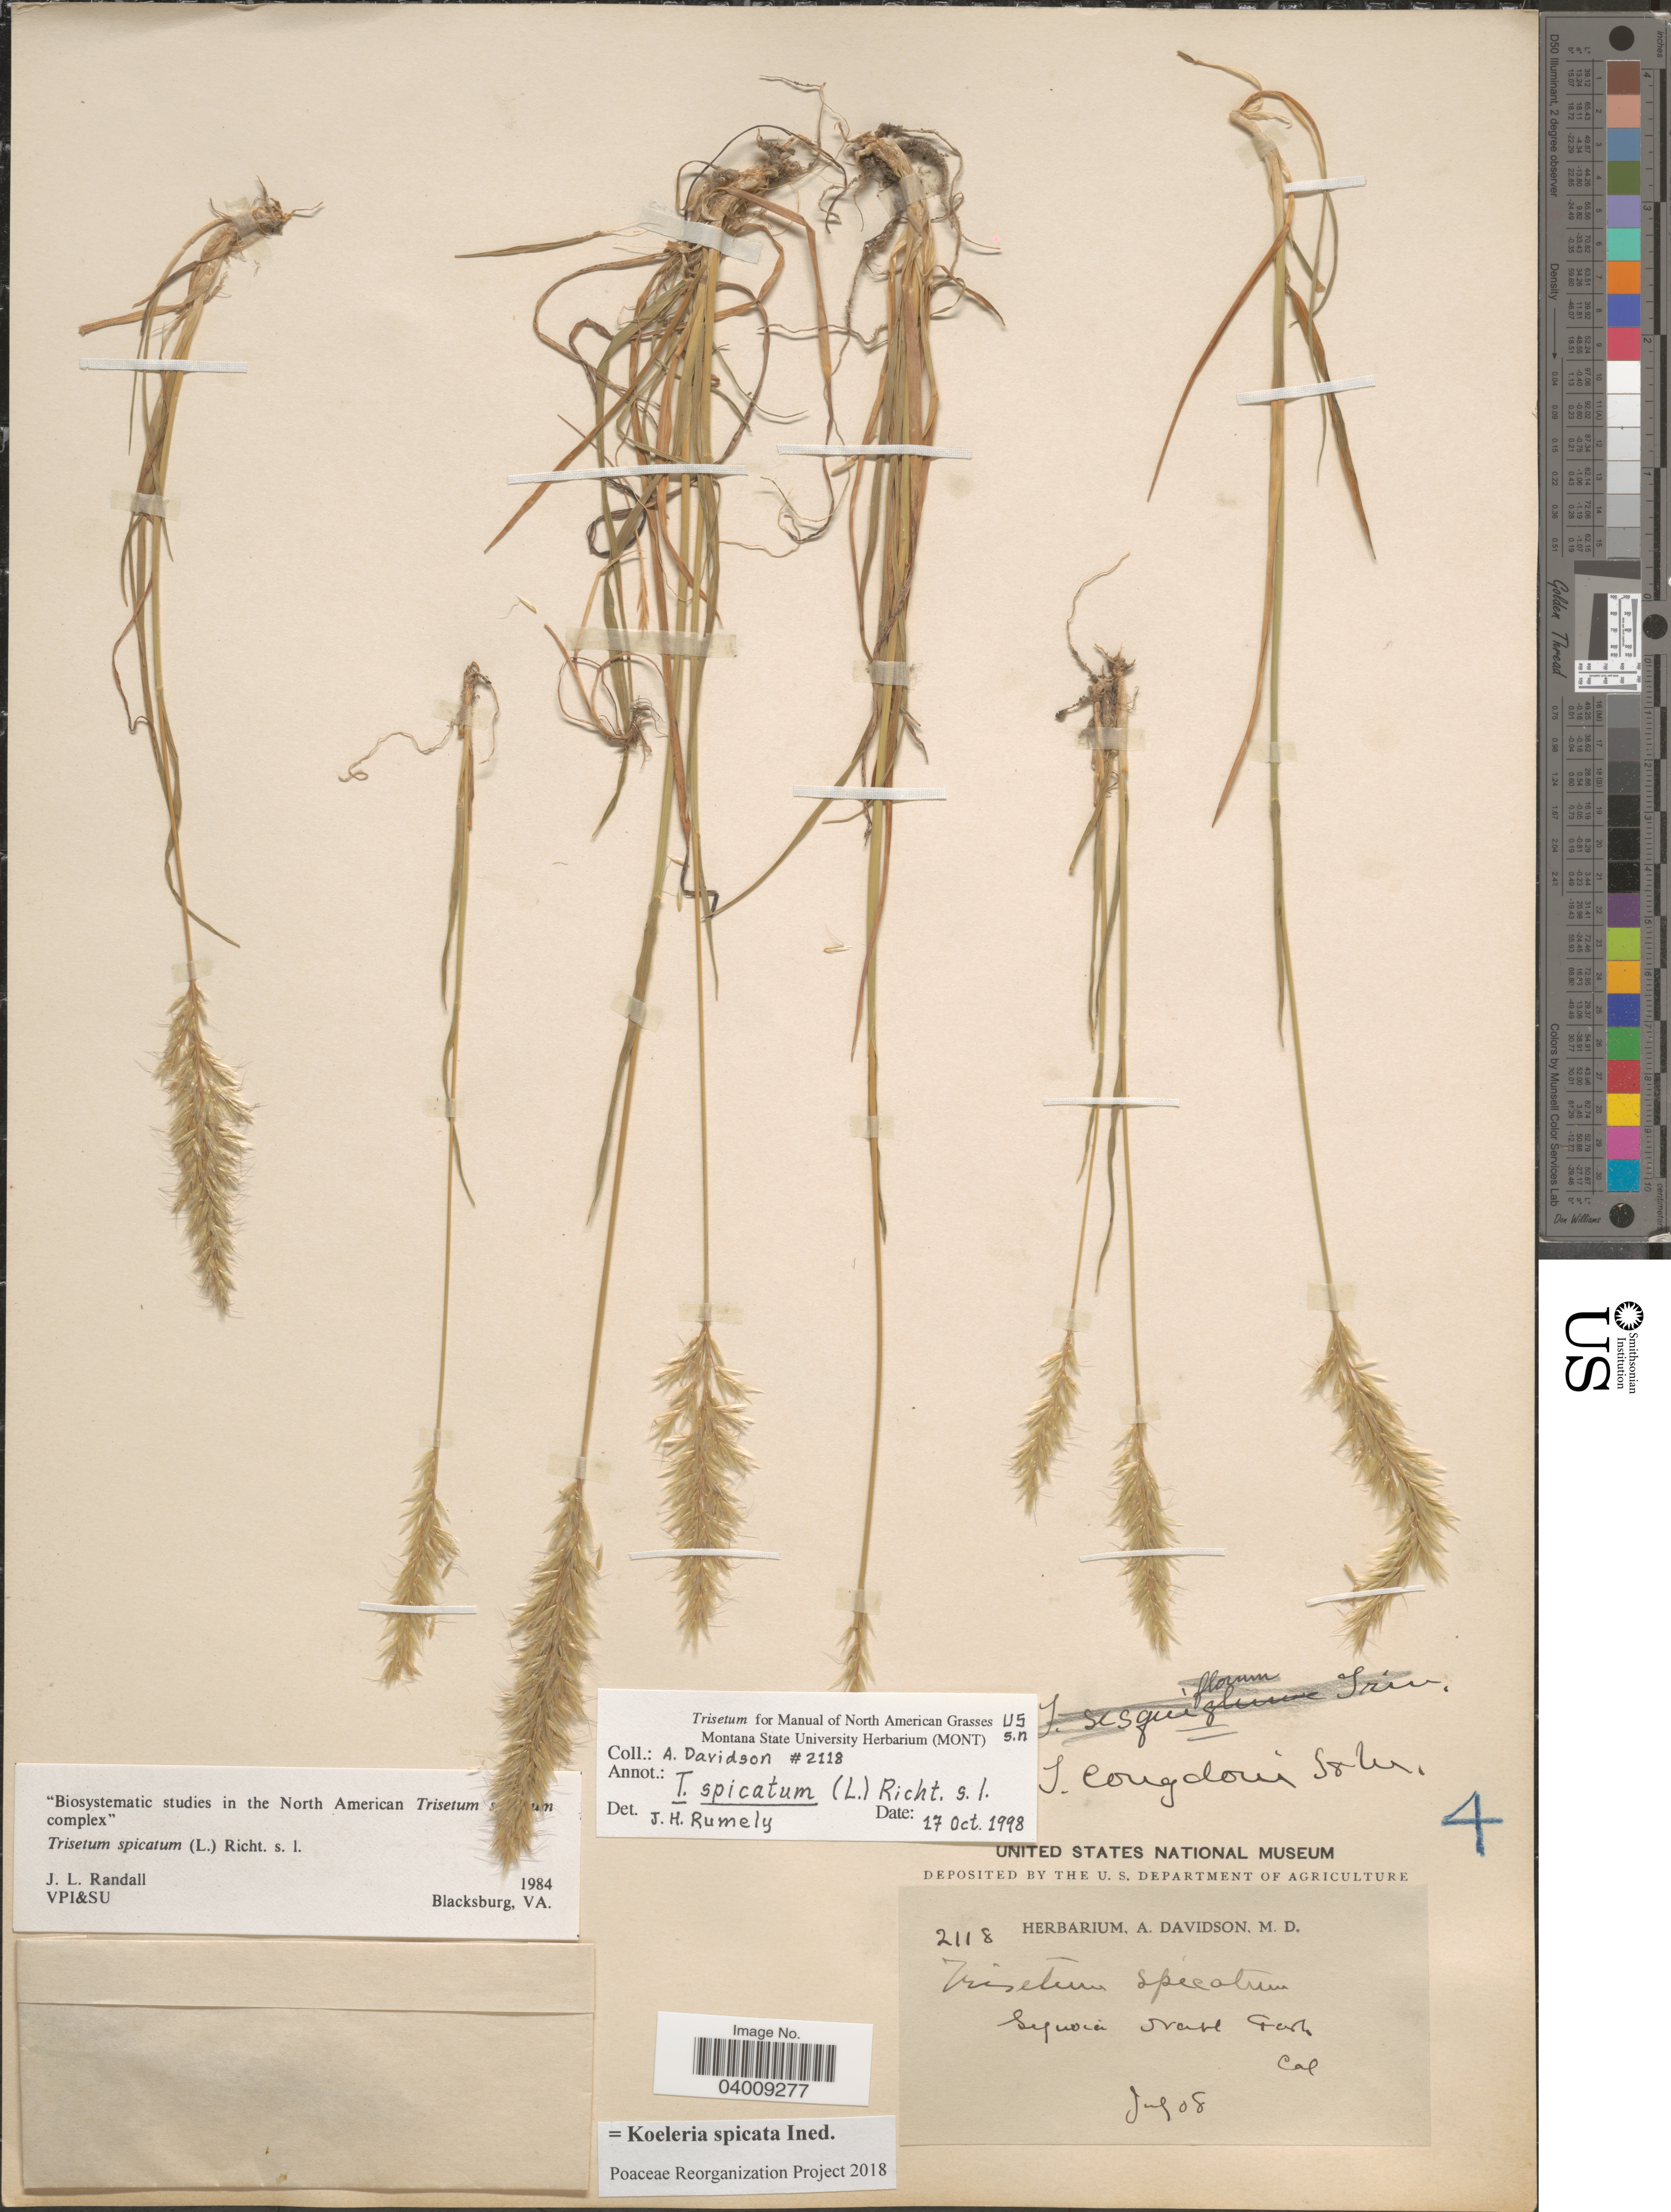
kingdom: Plantae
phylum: Tracheophyta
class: Liliopsida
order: Poales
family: Poaceae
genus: Koeleria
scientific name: Koeleria spicata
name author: (L.) Barberá et al.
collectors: ex herb. A. Davidson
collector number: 2118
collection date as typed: Transcribed d/m/y: /7/8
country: United States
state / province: California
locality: Sequoia Natl Park.